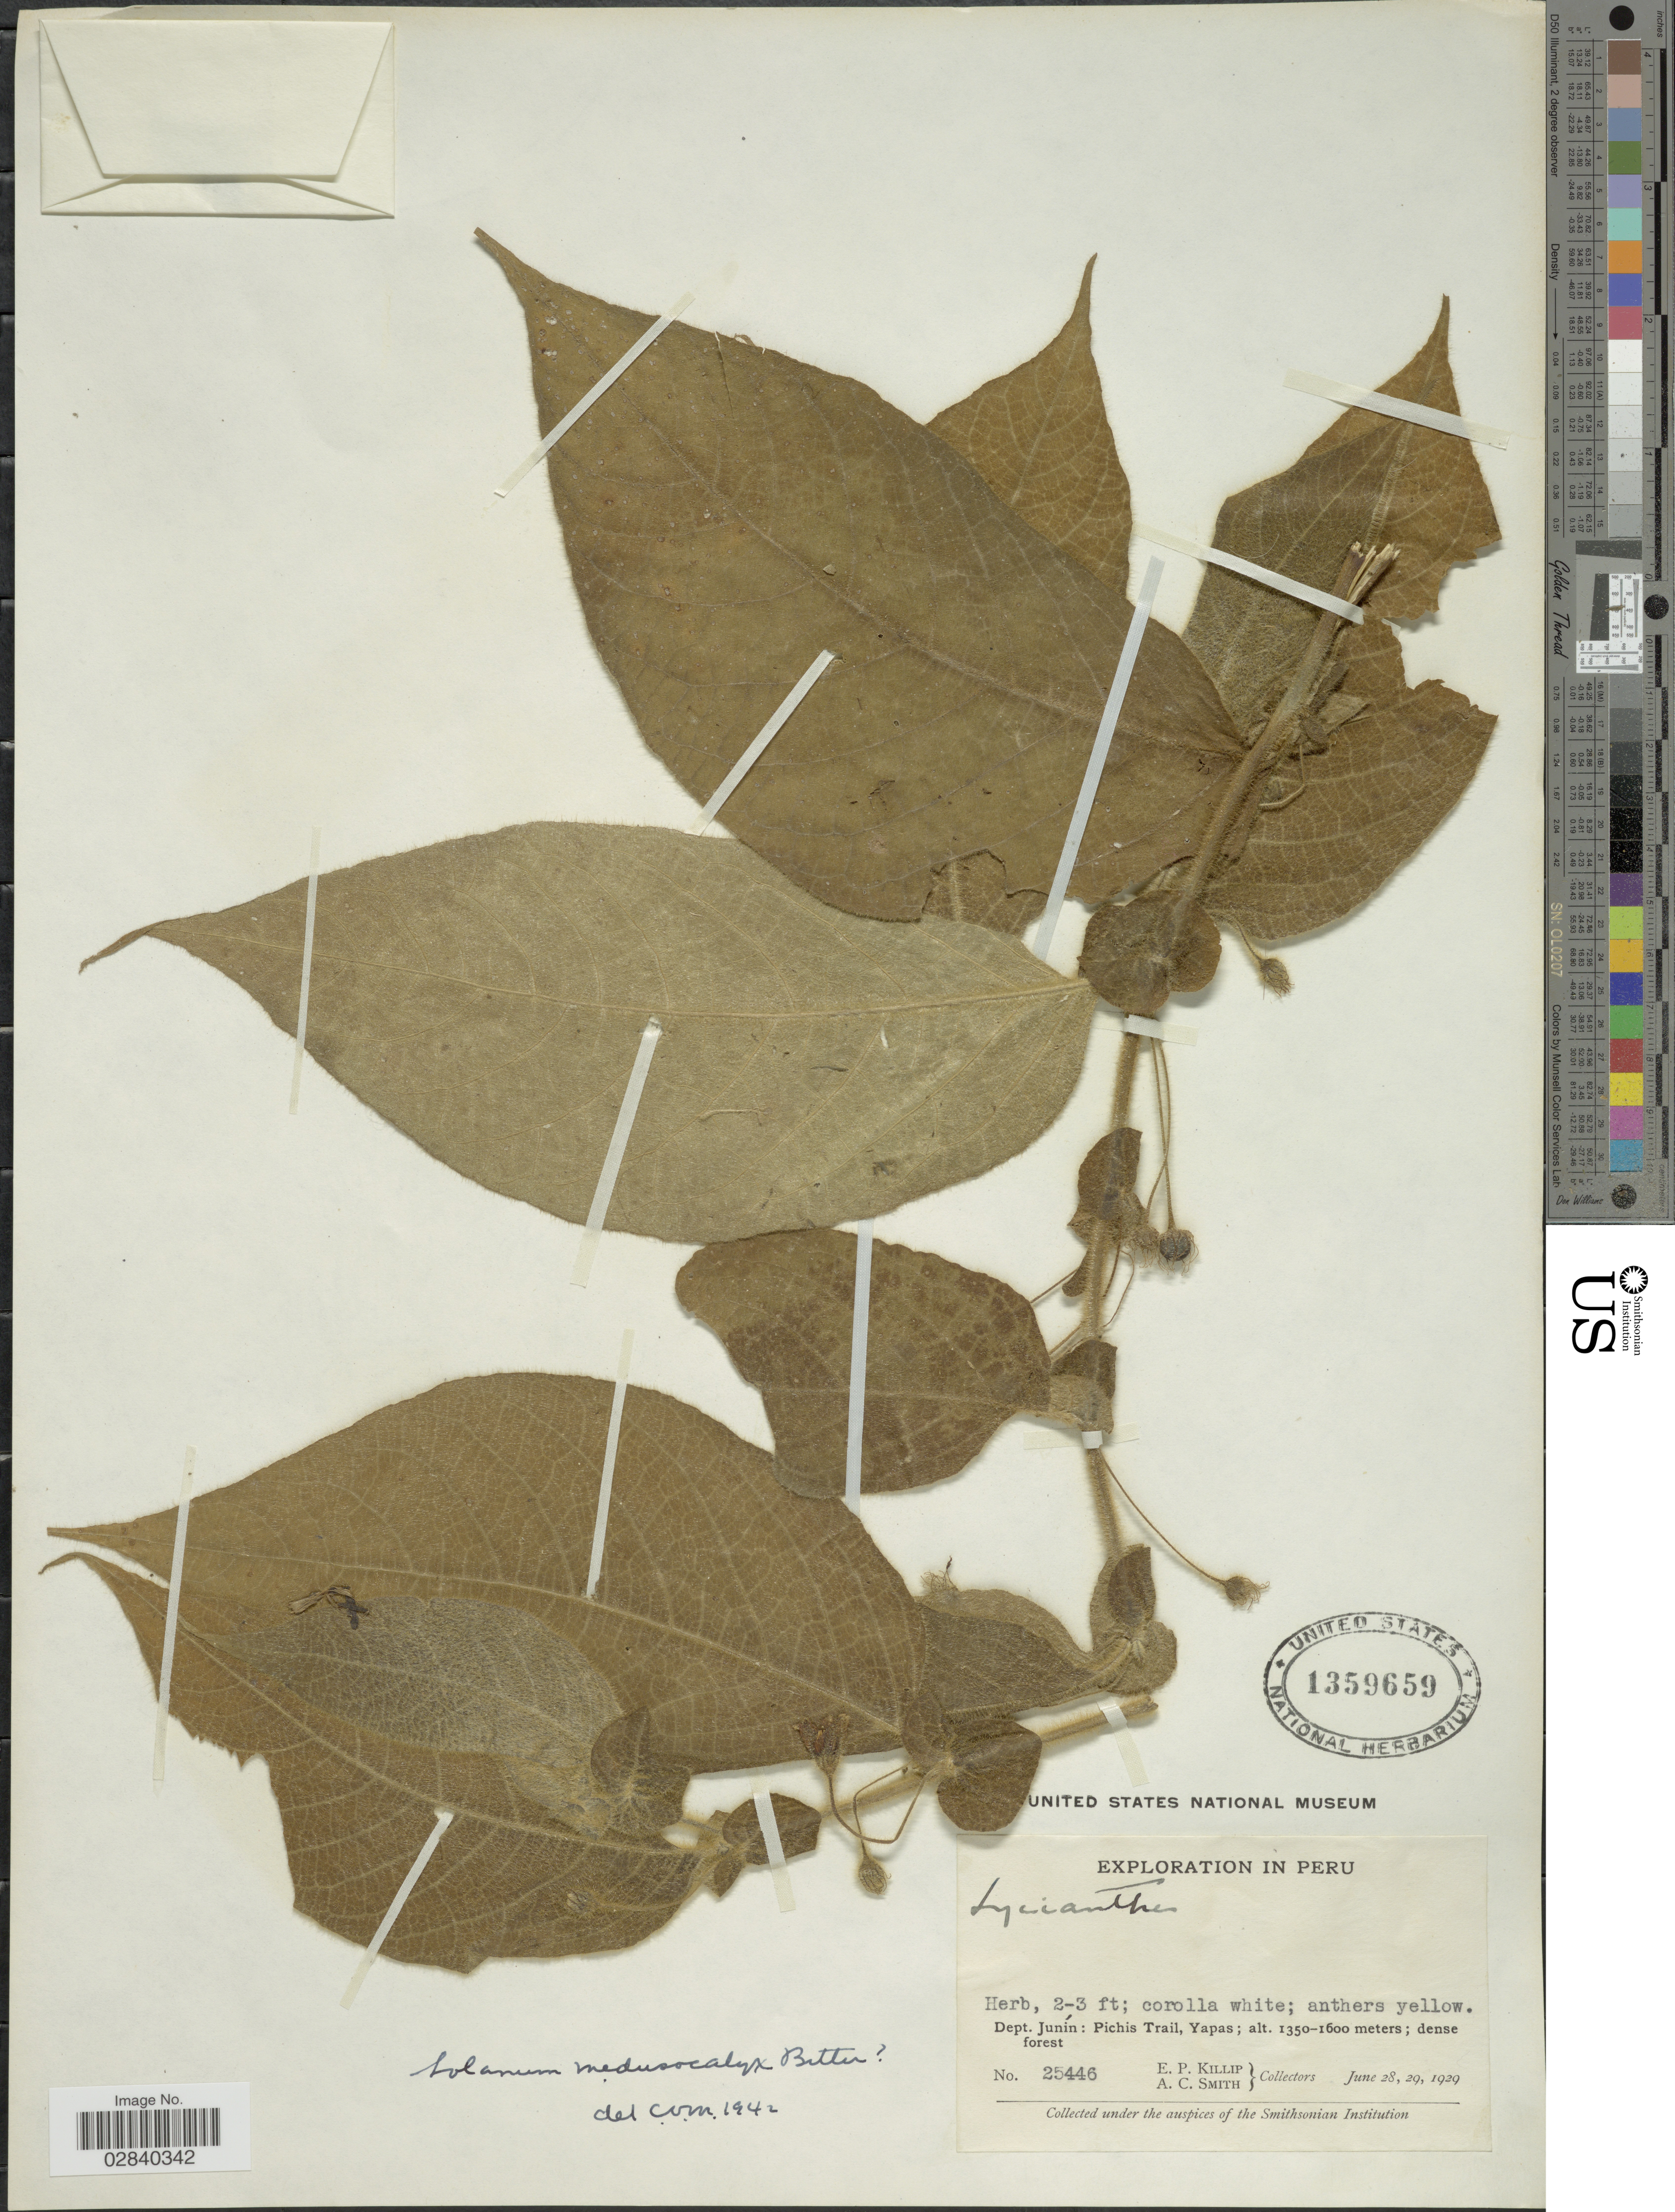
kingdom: Plantae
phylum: Tracheophyta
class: Magnoliopsida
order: Solanales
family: Solanaceae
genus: Lycianthes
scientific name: Lycianthes lycioides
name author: (L.) Hassl.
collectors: E. P. Killip & A. C. Smith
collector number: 25446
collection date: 1929-06-28/1929-06-29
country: Peru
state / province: Junín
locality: Dept. Junín: Pichis Trail, Yapas.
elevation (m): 1350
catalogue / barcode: US 1359659